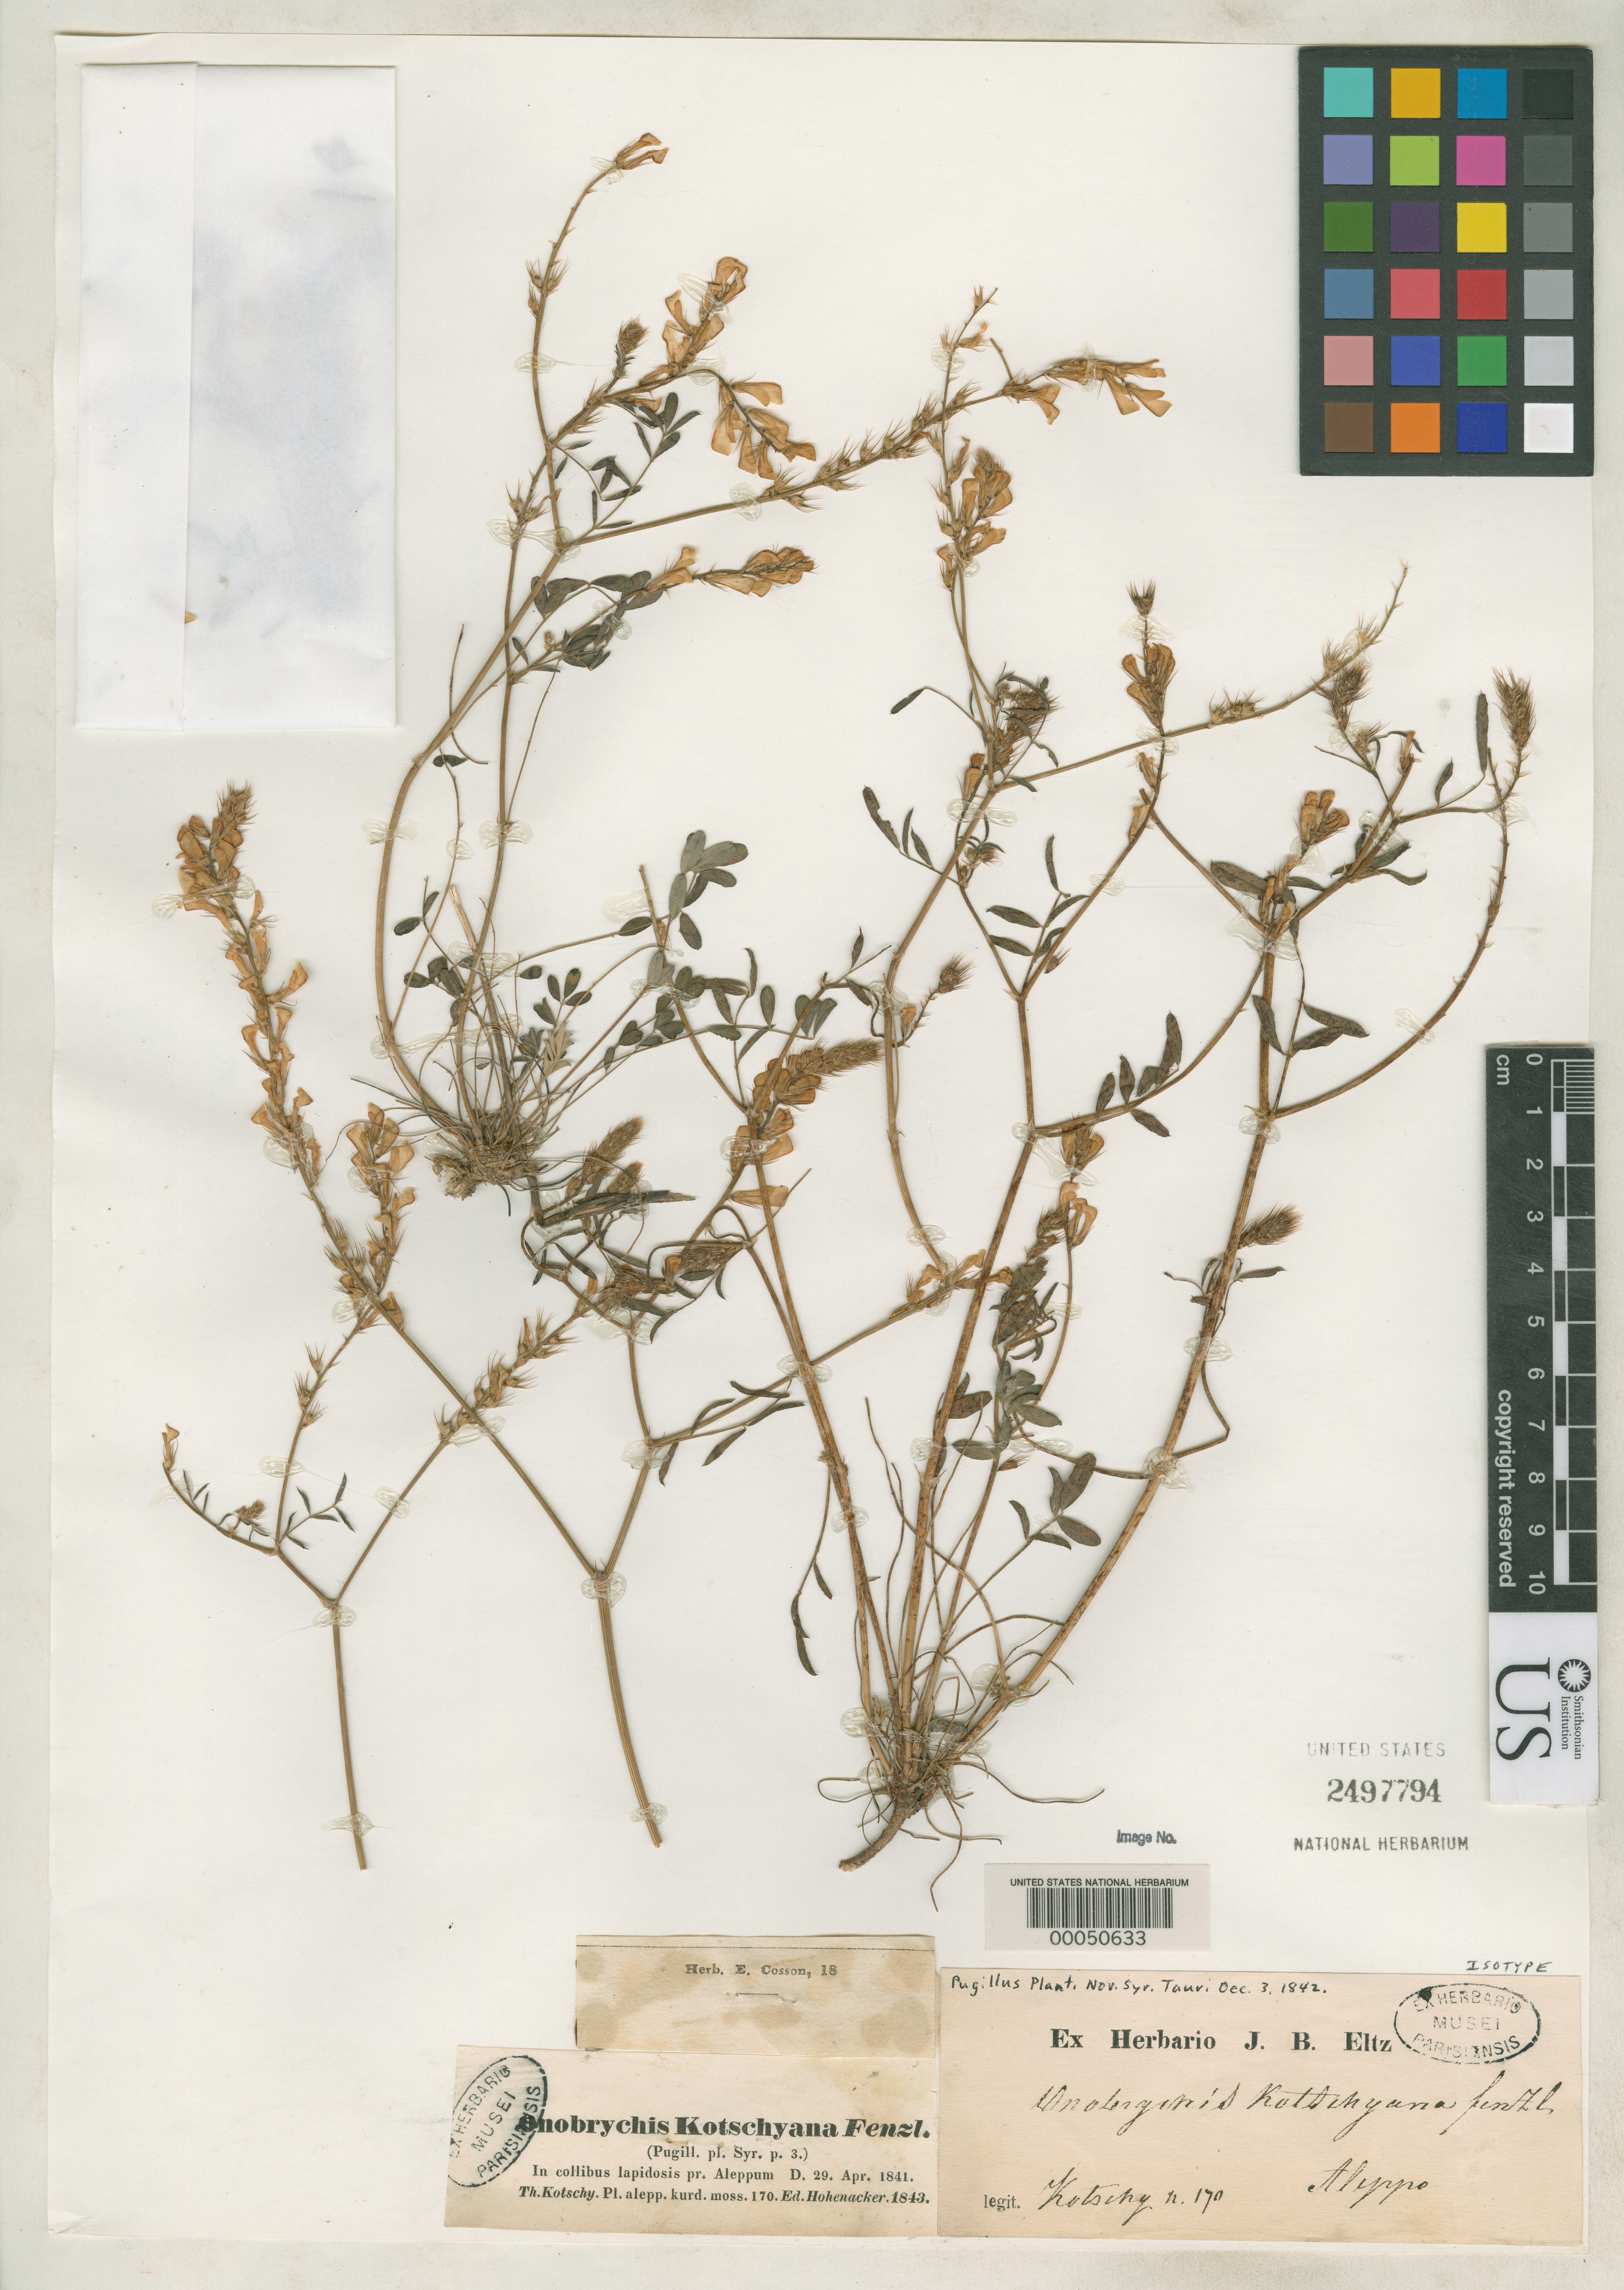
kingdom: Plantae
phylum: Tracheophyta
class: Magnoliopsida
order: Fabales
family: Fabaceae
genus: Onobrychis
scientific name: Onobrychis kotschyana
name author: Fenzl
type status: Isotype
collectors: K. G. Kotschy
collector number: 170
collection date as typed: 29 Apr 1841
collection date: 1841-04-29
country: Syria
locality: Alyyro.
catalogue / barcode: US 2497794